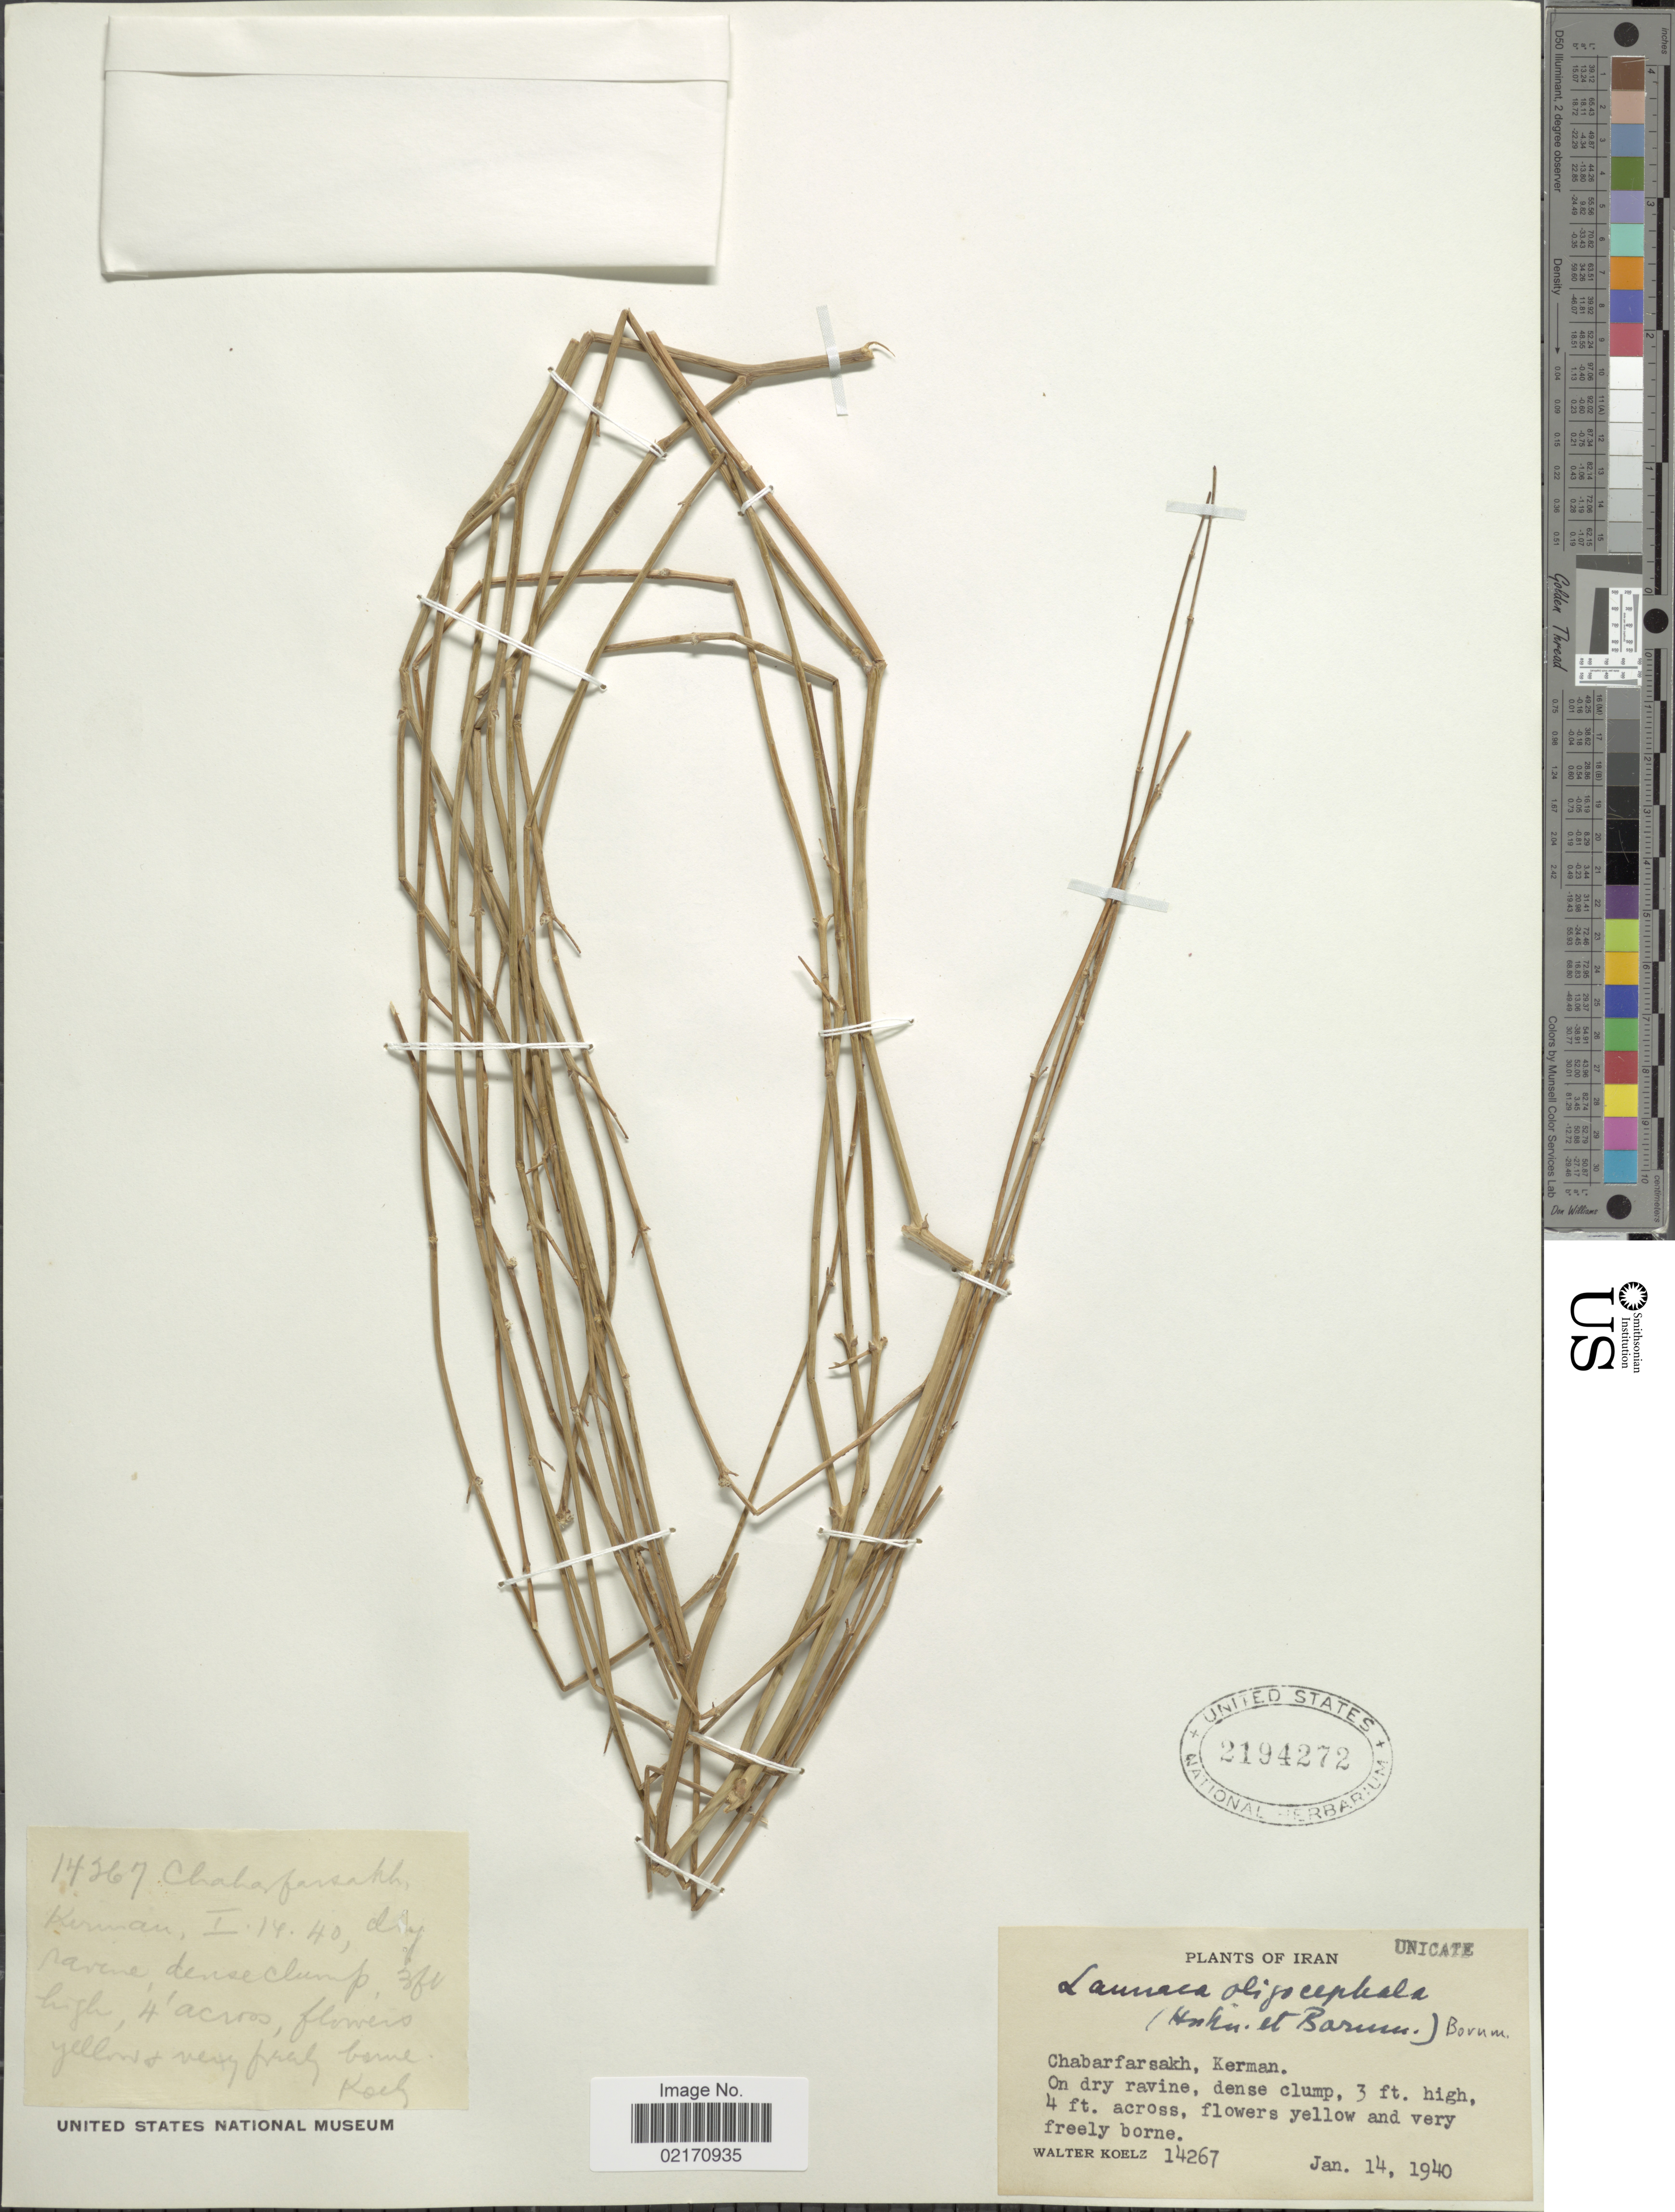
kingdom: Plantae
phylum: Tracheophyta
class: Magnoliopsida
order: Asterales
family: Asteraceae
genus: Launaea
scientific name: Launaea oligocephala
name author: (Hausskn. & Bornm.) Bornm.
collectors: W. N. Koelz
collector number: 14267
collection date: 1940-01-14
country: Iran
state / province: Kerman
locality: Chabarfarsakh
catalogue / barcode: US 2194272